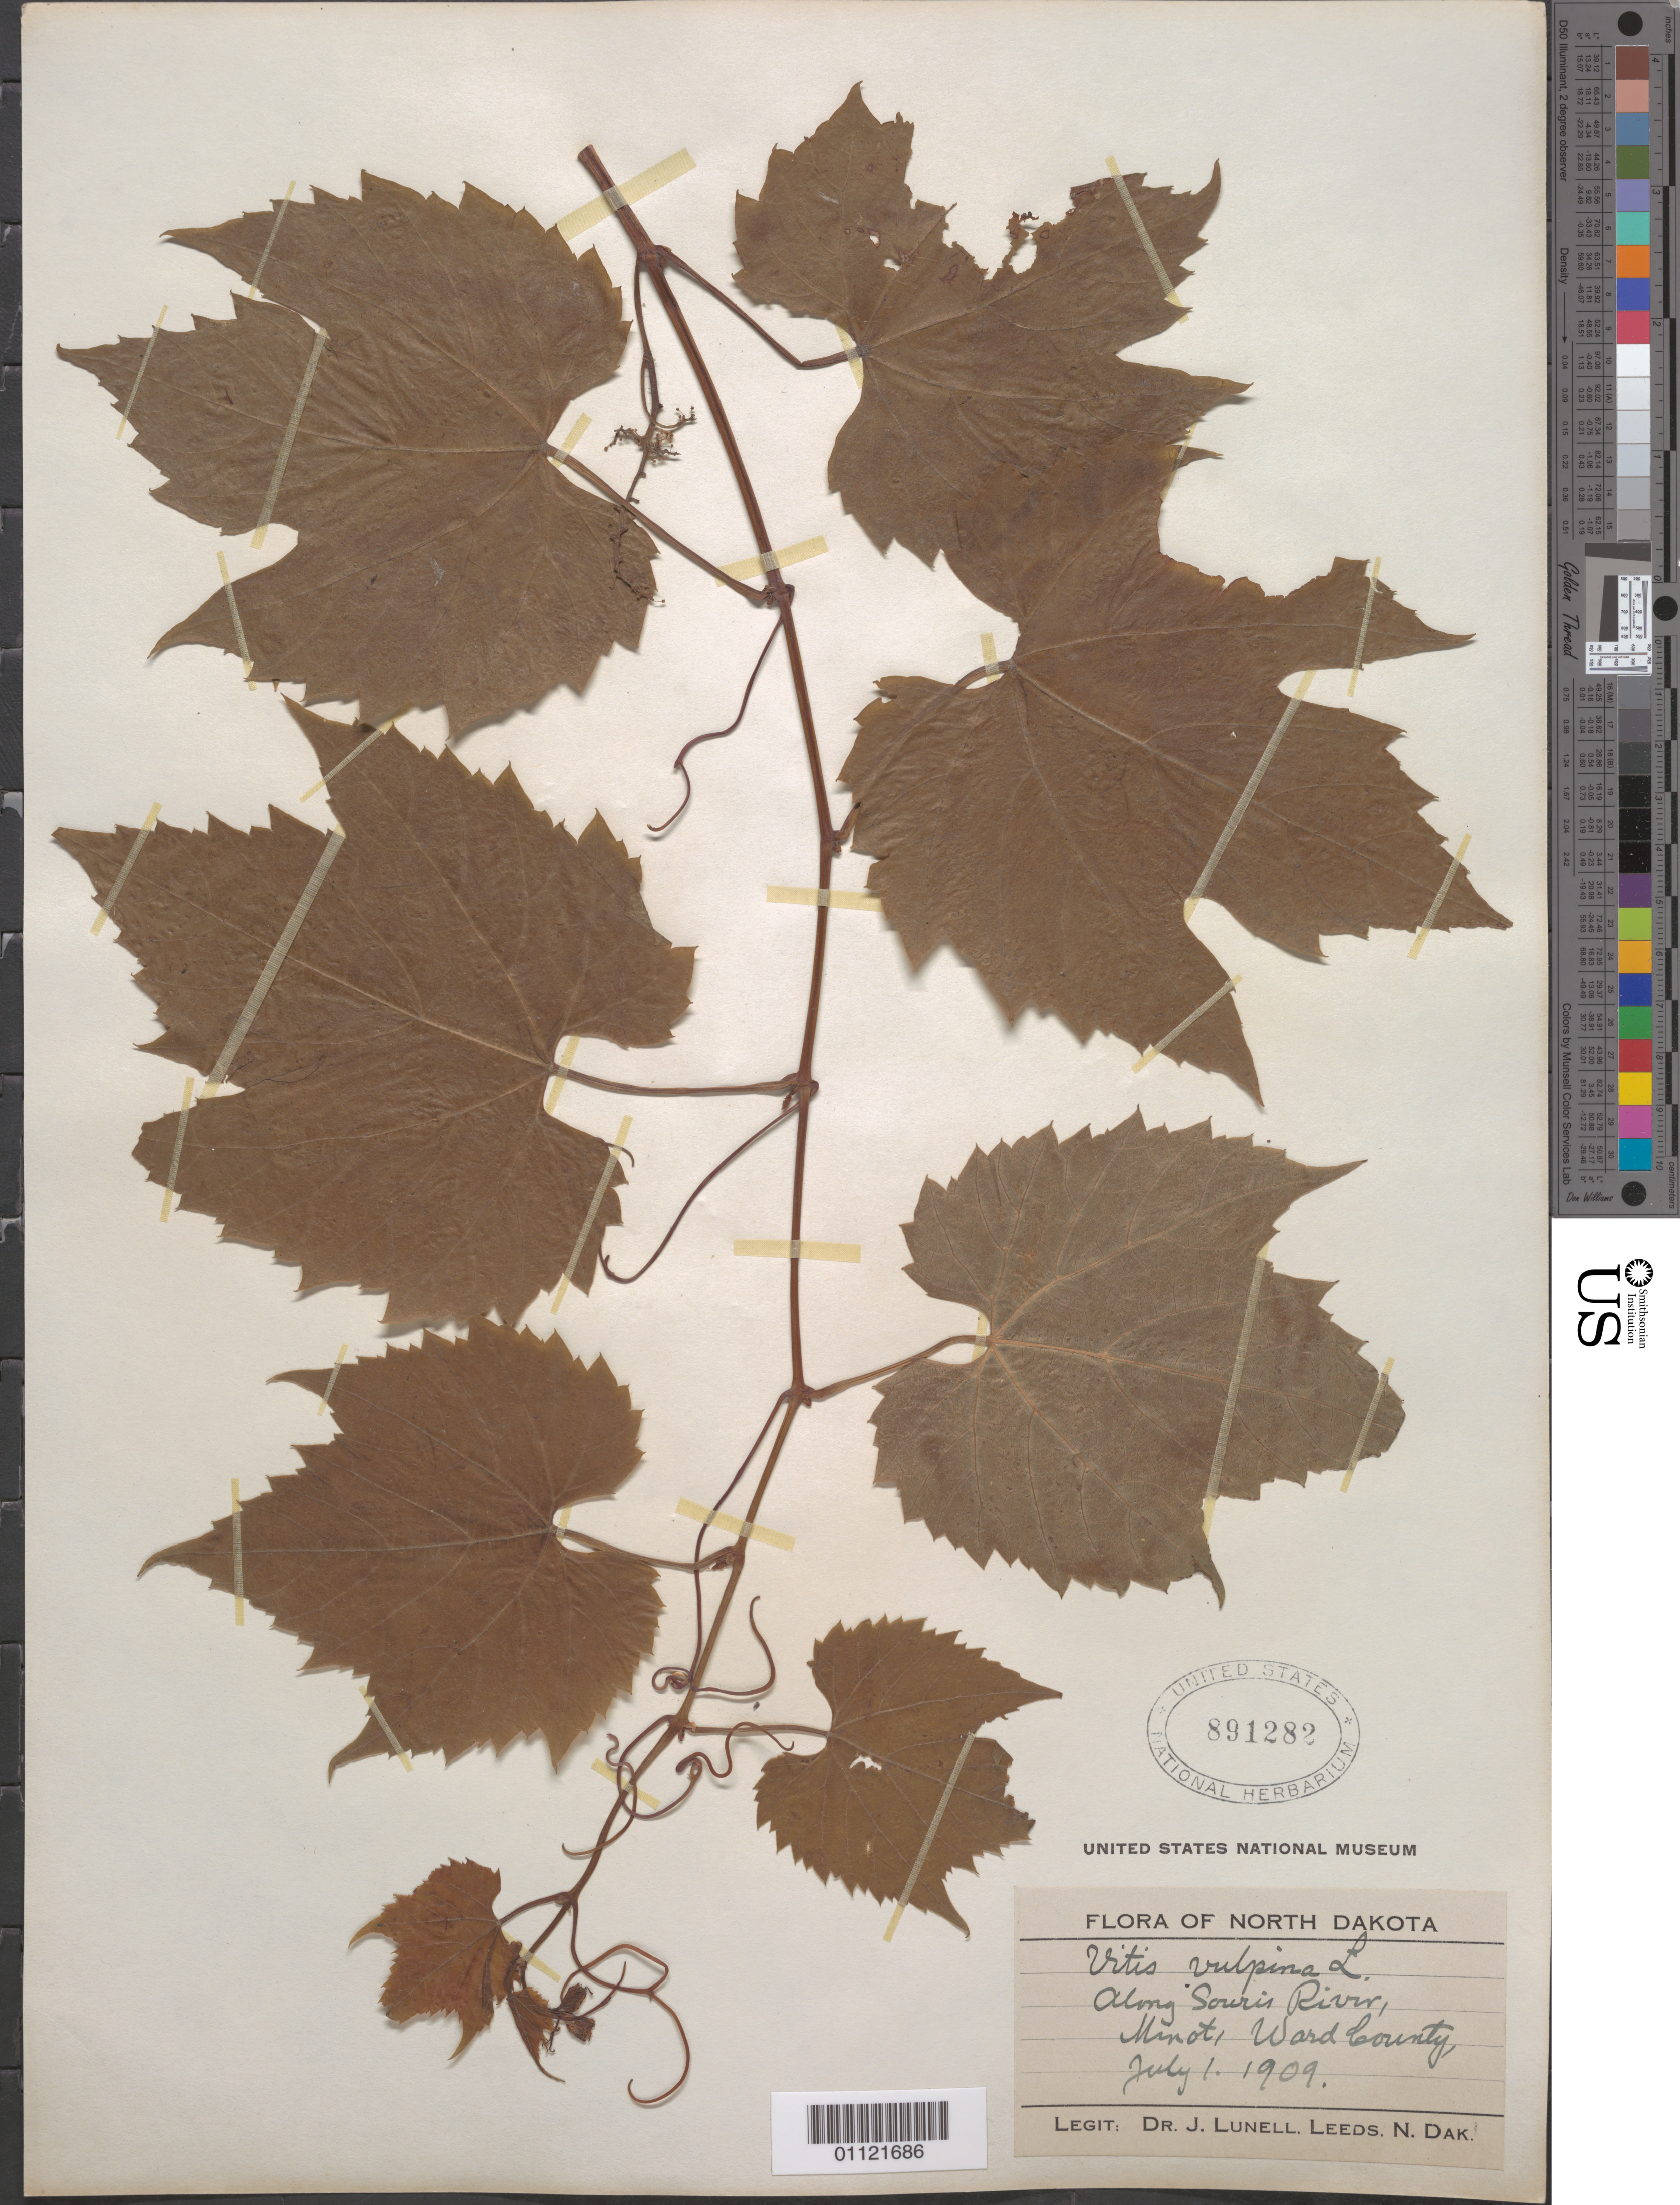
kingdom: Plantae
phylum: Tracheophyta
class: Magnoliopsida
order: Vitales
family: Vitaceae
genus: Vitis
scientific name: Vitis vulpina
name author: L.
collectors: J. Lunell & N. D. Leeds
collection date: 1909-07-01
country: United States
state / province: North Dakota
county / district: Ward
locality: Along Souris River, Minot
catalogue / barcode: US 891282